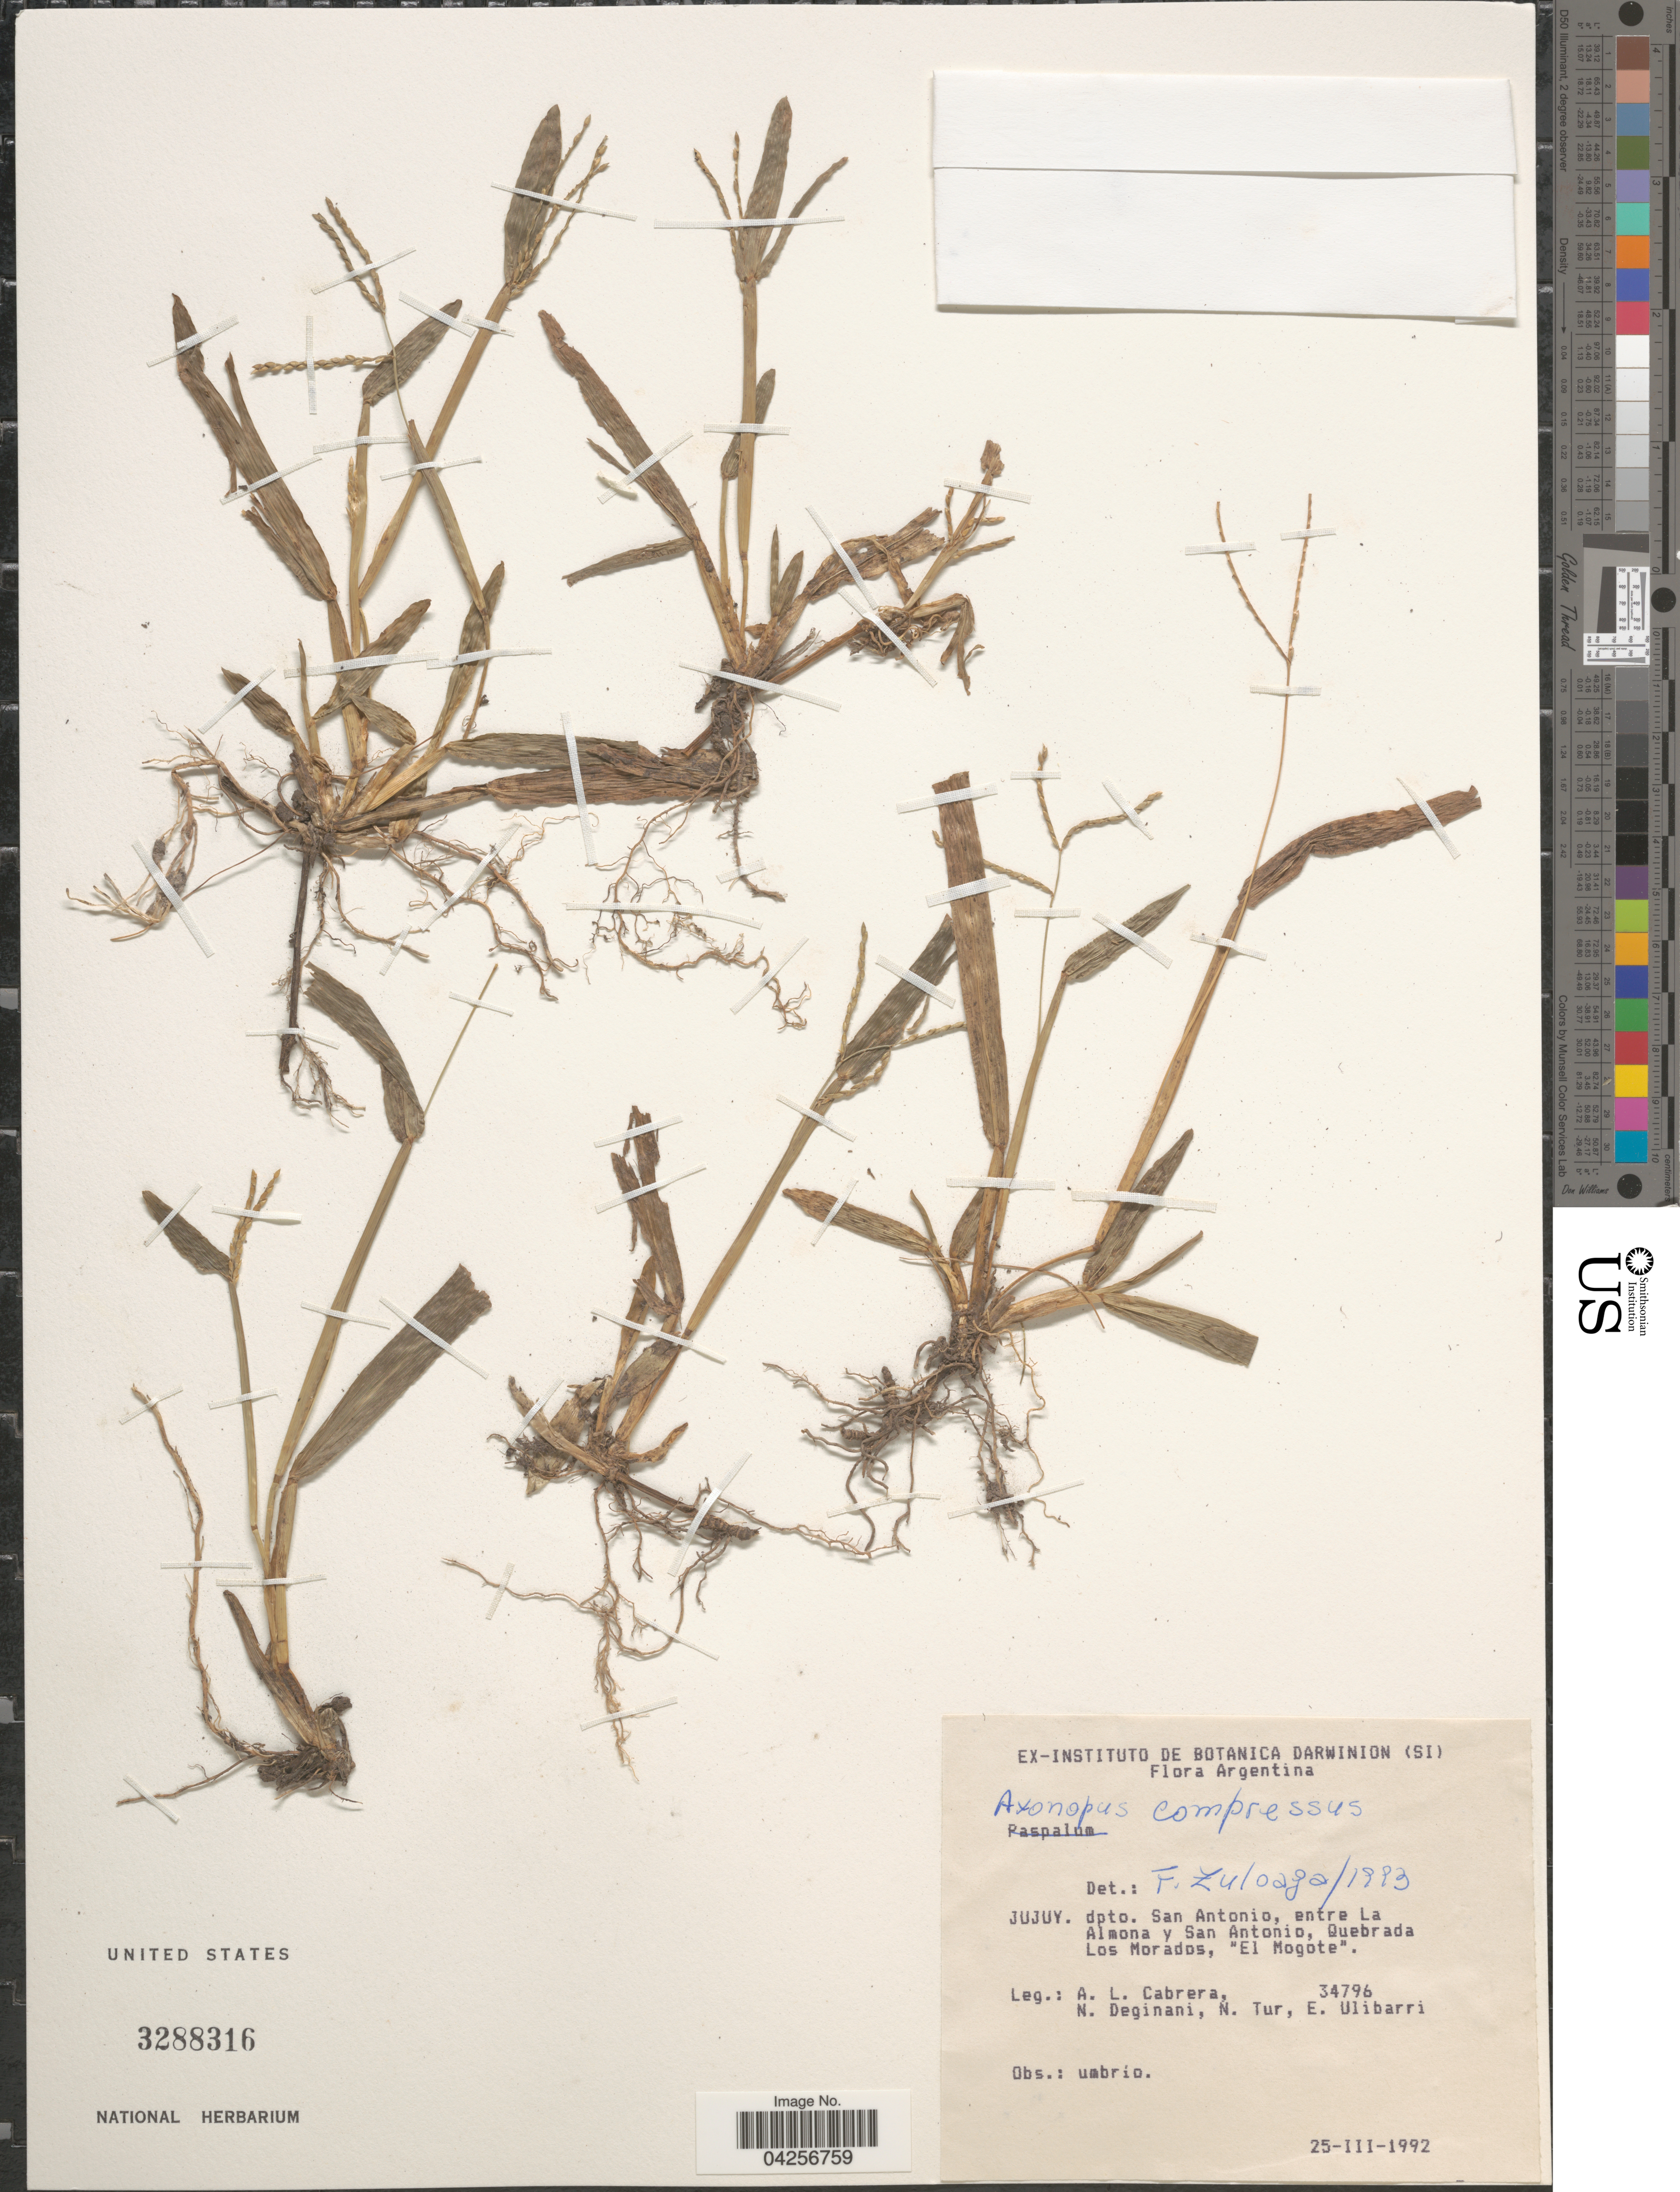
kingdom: Plantae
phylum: Tracheophyta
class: Liliopsida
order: Poales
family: Poaceae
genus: Axonopus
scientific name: Axonopus compressus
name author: (Sw.) P. Beauv.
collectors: A. L. Cabrera, N. Deginani, N. Tur & E. Ulibarri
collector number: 34796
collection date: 1992-03-25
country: Argentina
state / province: Jujuy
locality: Dpto. San Antonio, entre La Almona y San Antonio, Quebrada Los Morados, "El Mogote".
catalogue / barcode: US 3288316